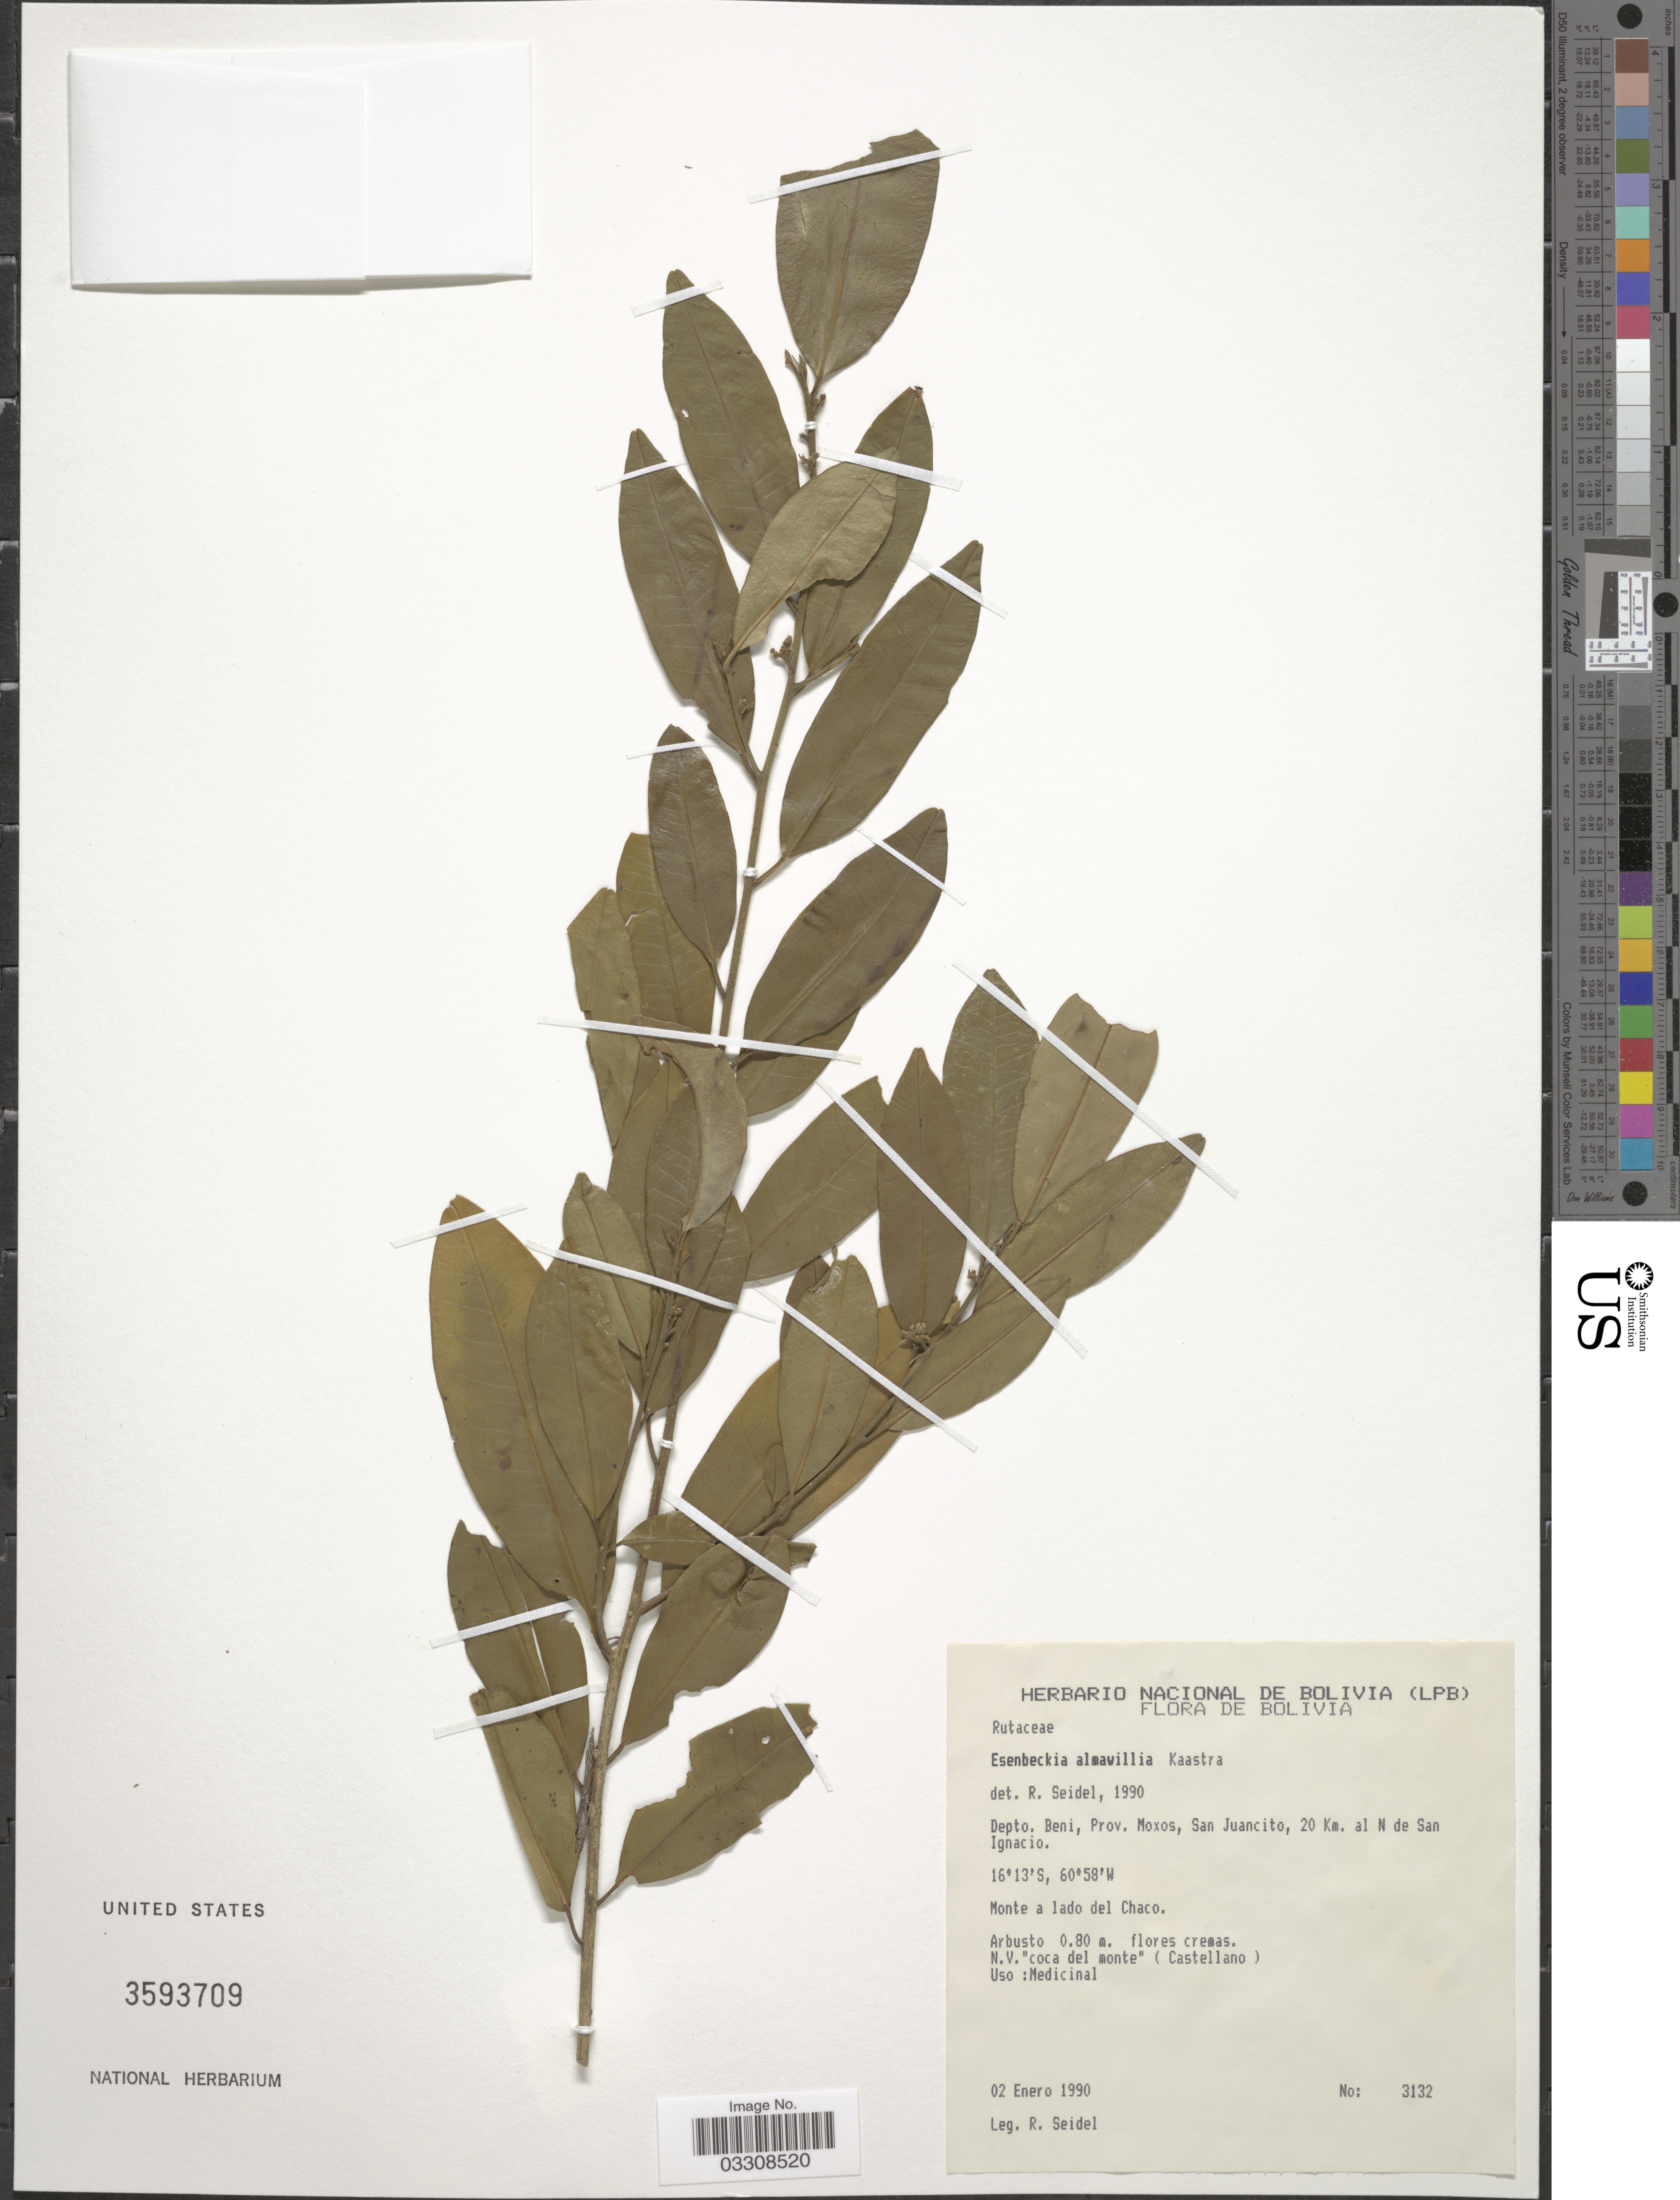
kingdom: Plantae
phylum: Tracheophyta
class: Magnoliopsida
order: Sapindales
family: Rutaceae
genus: Esenbeckia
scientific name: Esenbeckia almawilla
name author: Kaastra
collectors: R. Seidel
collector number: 3132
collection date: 1990-01-02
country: Bolivia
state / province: Beni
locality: Depto. Beni, Prov. Moxos, San Juancito, 20 Km. al N de San Ignacio.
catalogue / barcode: US 3593709